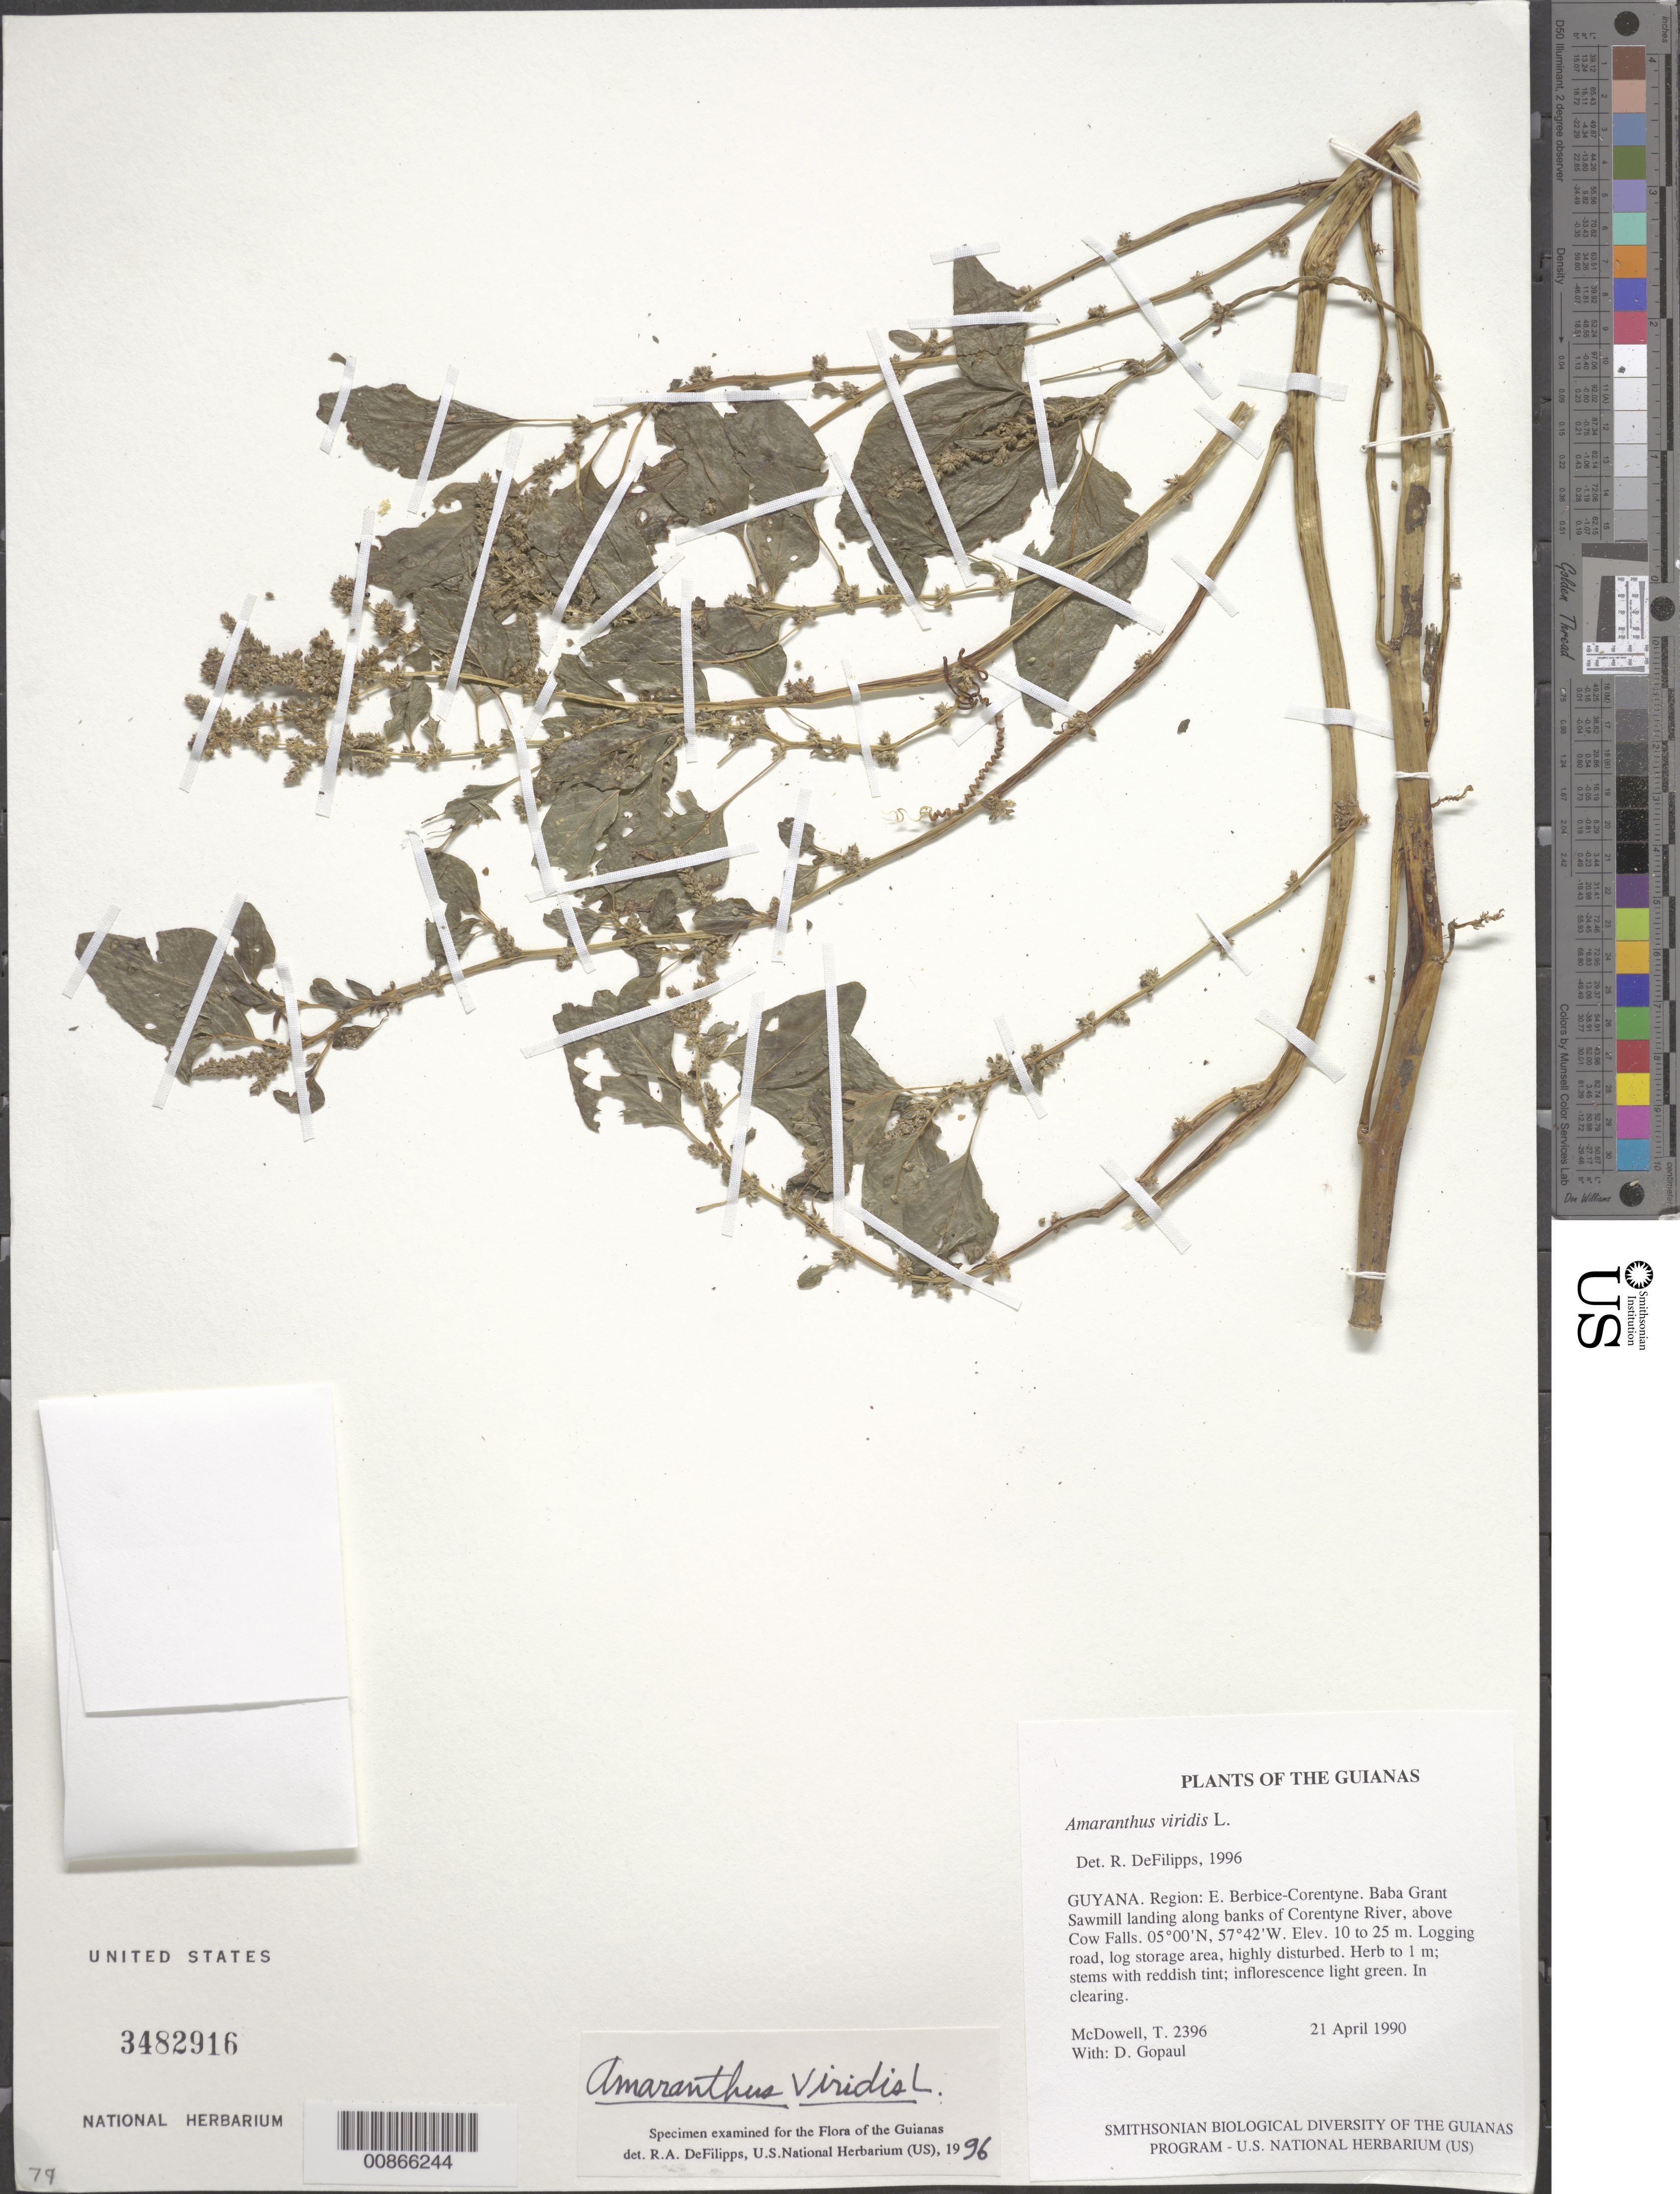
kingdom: Plantae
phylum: Tracheophyta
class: Magnoliopsida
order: Caryophyllales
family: Amaranthaceae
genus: Amaranthus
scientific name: Amaranthus viridis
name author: L.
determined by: DeFilipps, R. A.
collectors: T. McDowell & D. Gopaul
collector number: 2396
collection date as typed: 21 April 1990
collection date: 1990-04-21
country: Guyana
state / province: E. Berbice-Corentyne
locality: Baba Grant Sawmill landing along banks of Corentyne River, above Cow Falls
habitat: Logging road, log storage area, highly disturbed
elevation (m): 10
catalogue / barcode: US 3482916